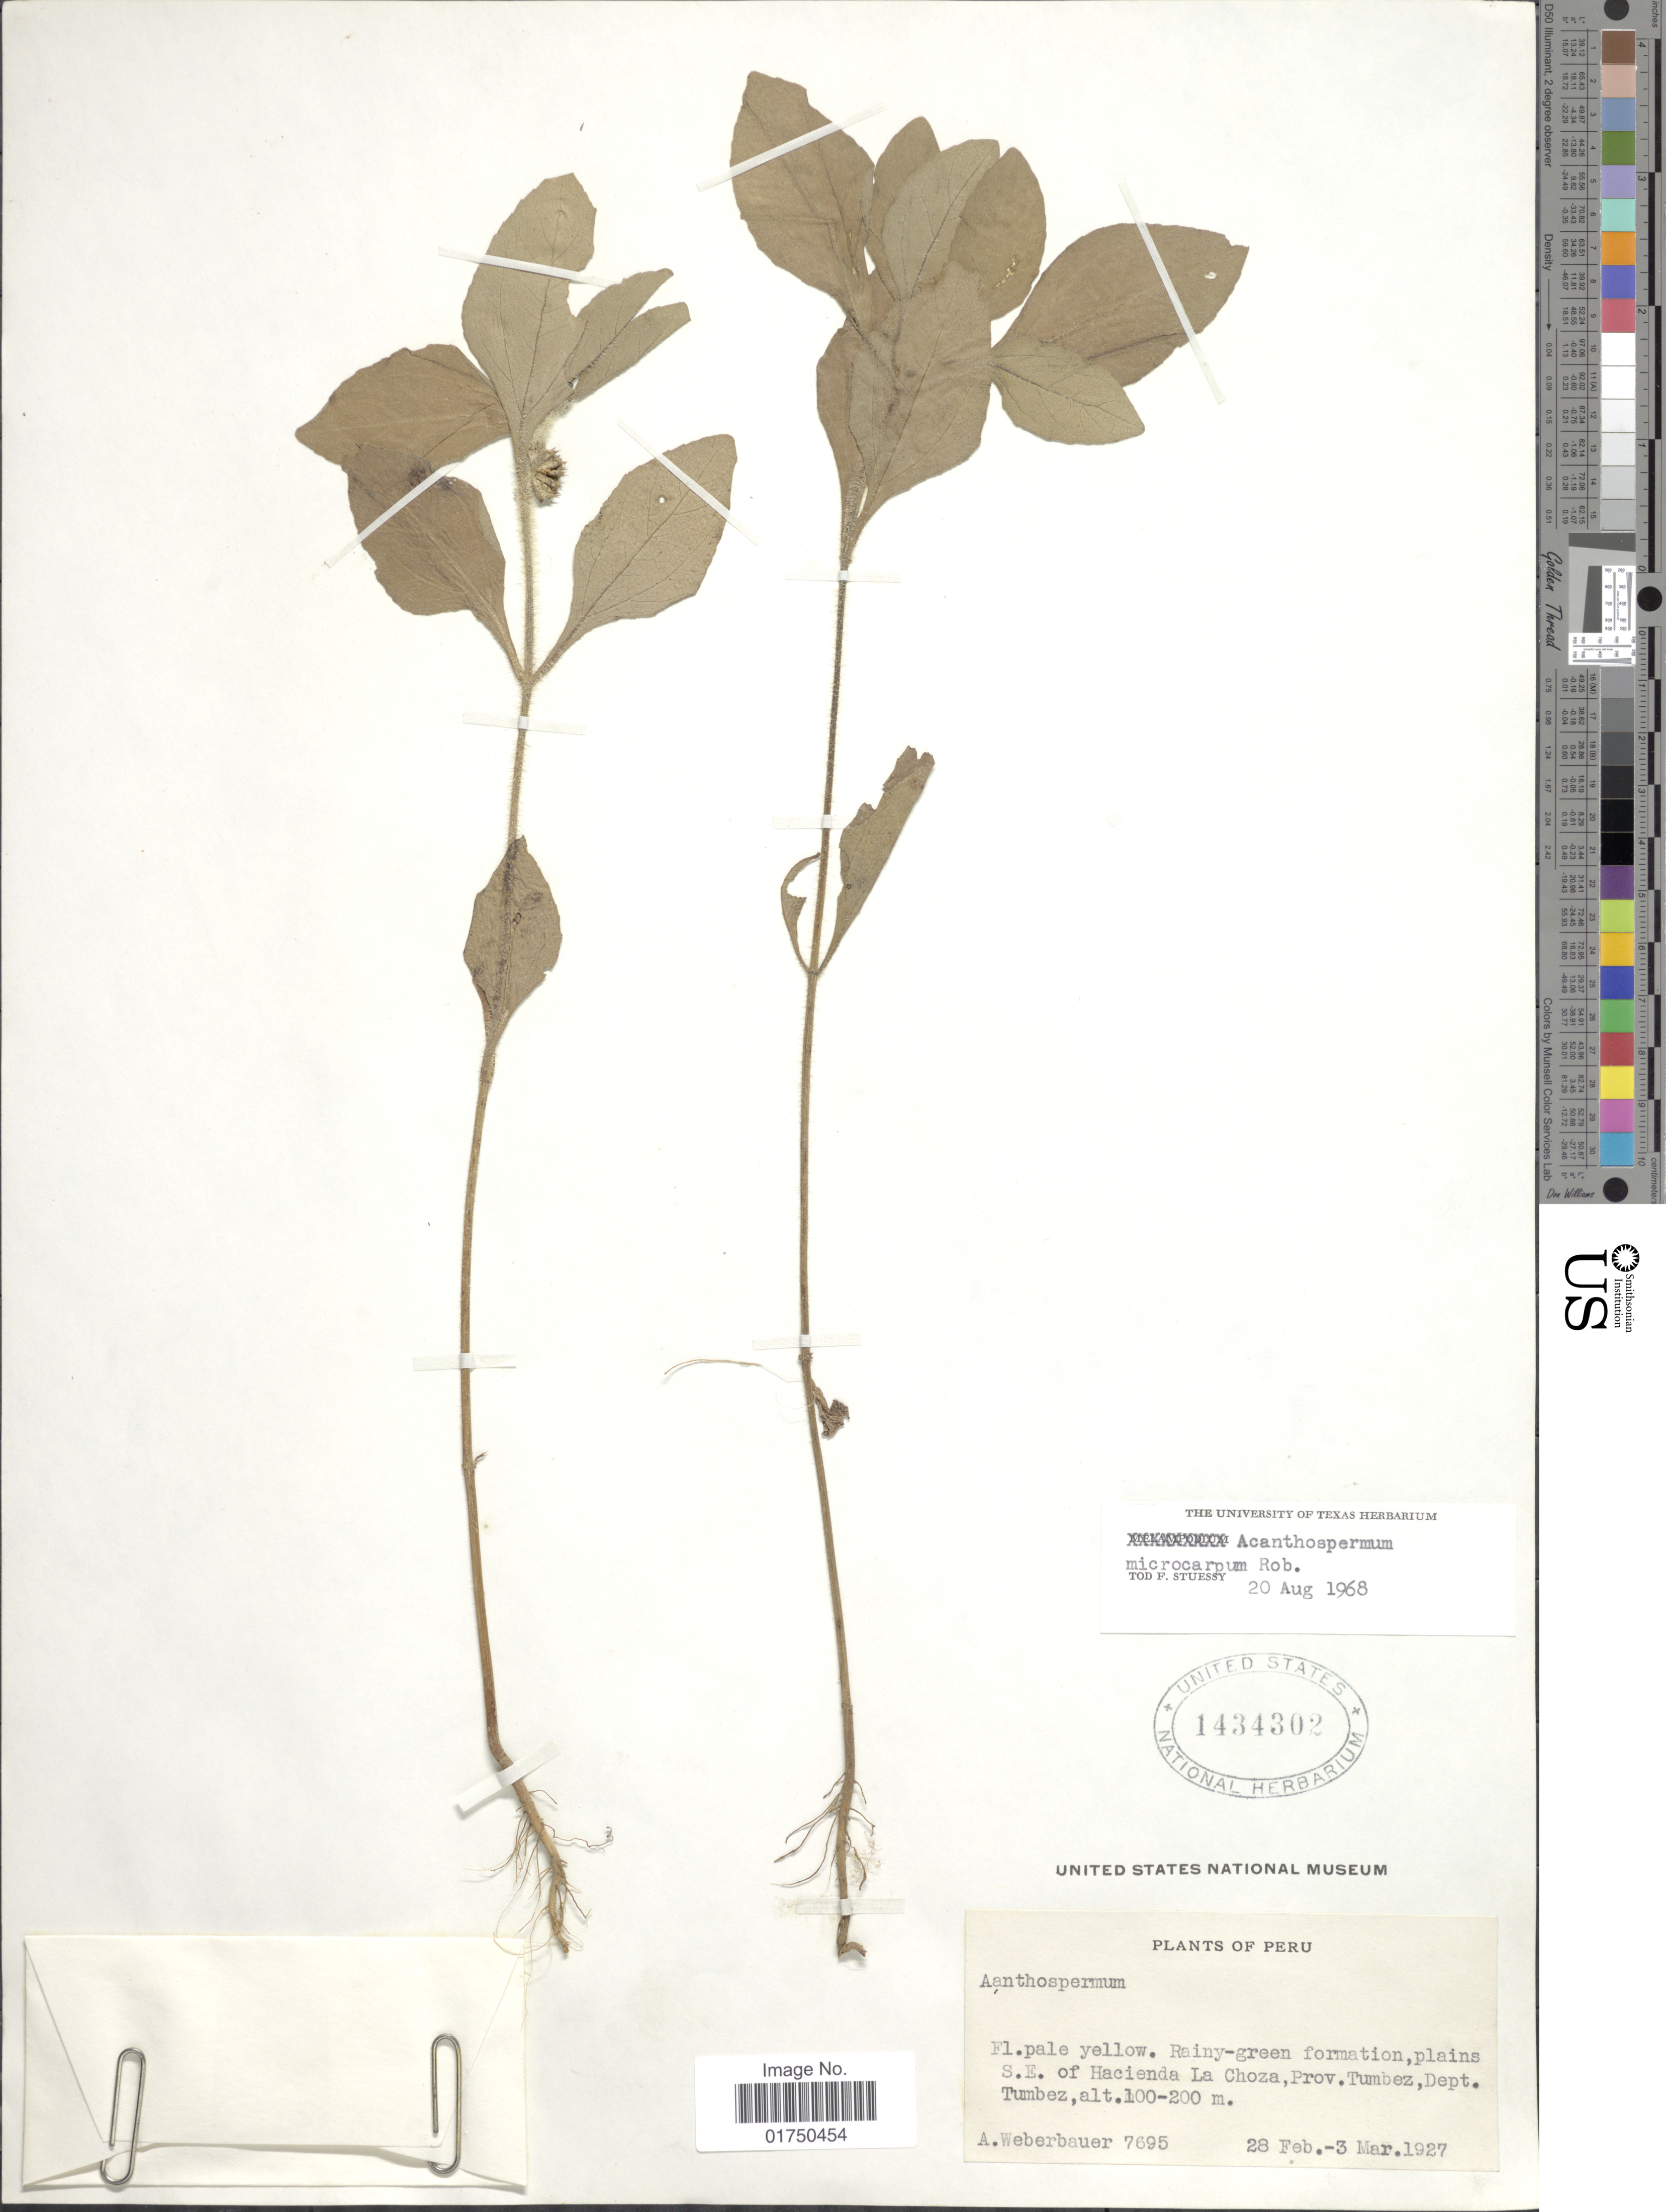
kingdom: Plantae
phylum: Tracheophyta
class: Magnoliopsida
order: Asterales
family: Asteraceae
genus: Acanthospermum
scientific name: Acanthospermum microcarpum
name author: B.L. Rob.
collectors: A. Weberbauer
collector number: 7695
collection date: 1927-02-28/1927-03-03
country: Peru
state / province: Tumbes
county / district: Tumbes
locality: Plains S.E. of Hacienda La Choza, Prov. Tumbez, Dept. Tumbez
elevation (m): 100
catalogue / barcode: US 1434302